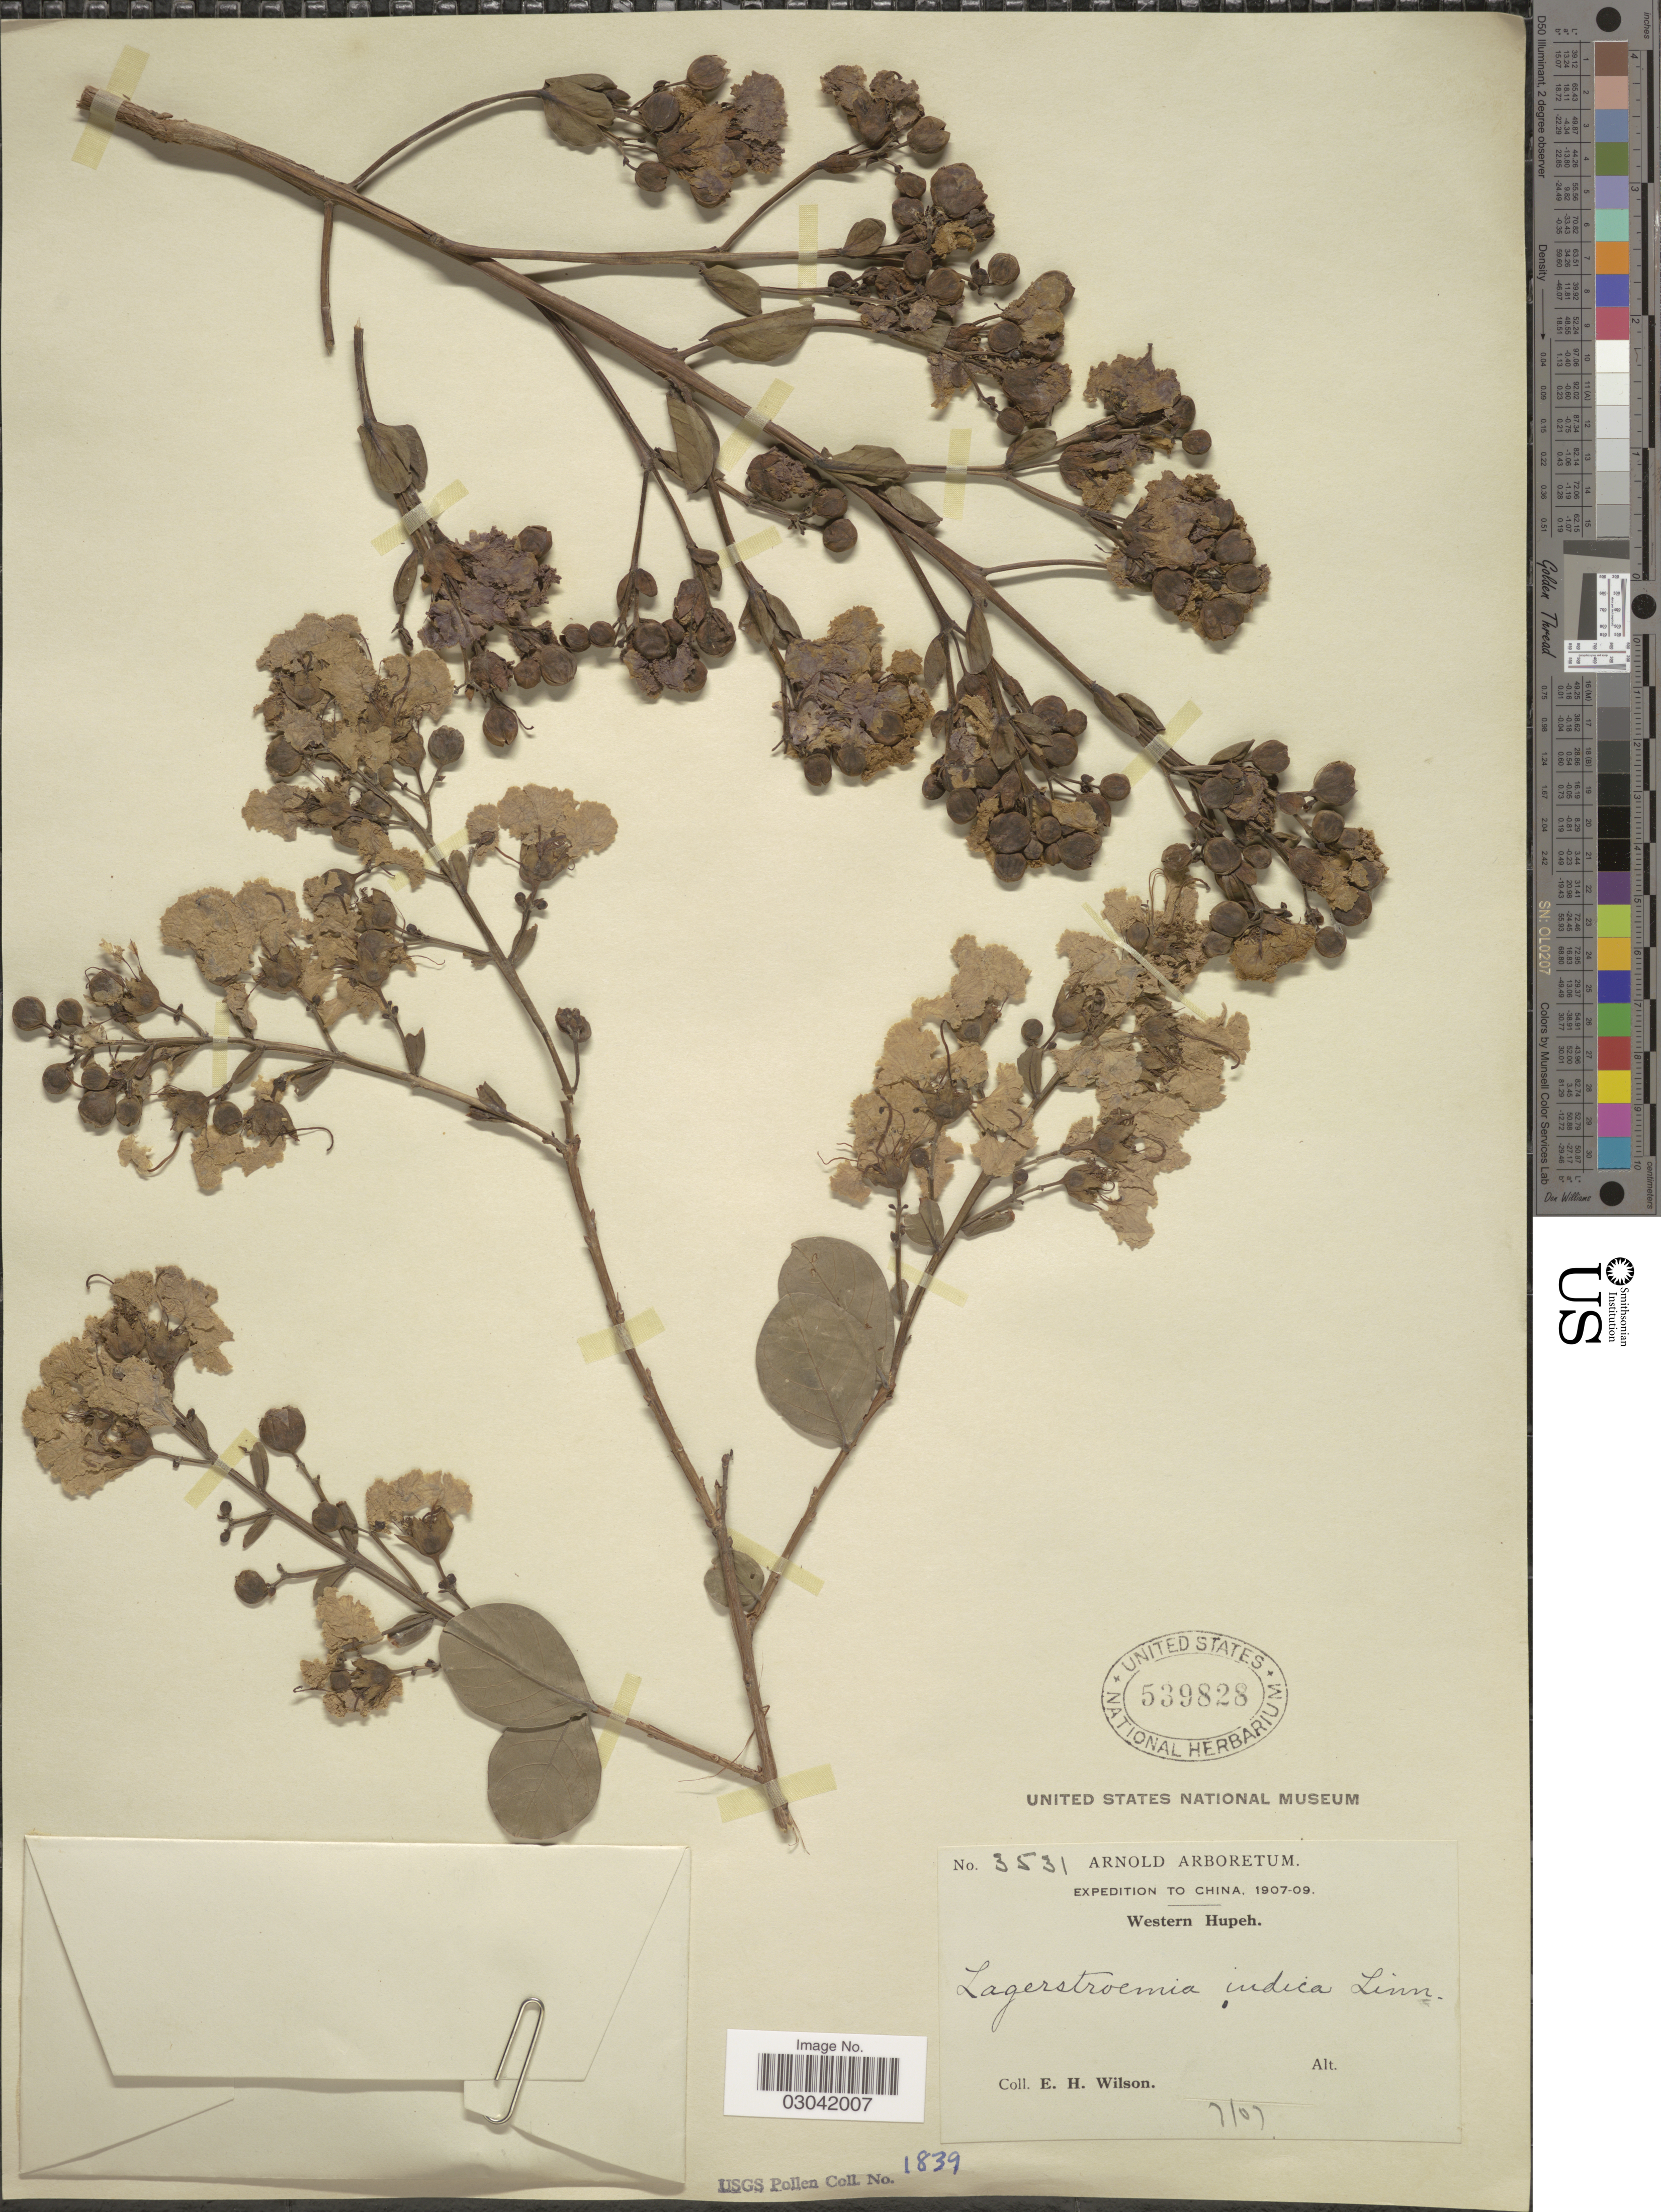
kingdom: Plantae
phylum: Tracheophyta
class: Magnoliopsida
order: Myrtales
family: Lythraceae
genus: Lagerstroemia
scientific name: Lagerstroemia indica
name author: L.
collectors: E. Wilson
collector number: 3531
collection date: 1907-07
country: China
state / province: Hubei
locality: Western Hupeh.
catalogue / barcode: US 539828